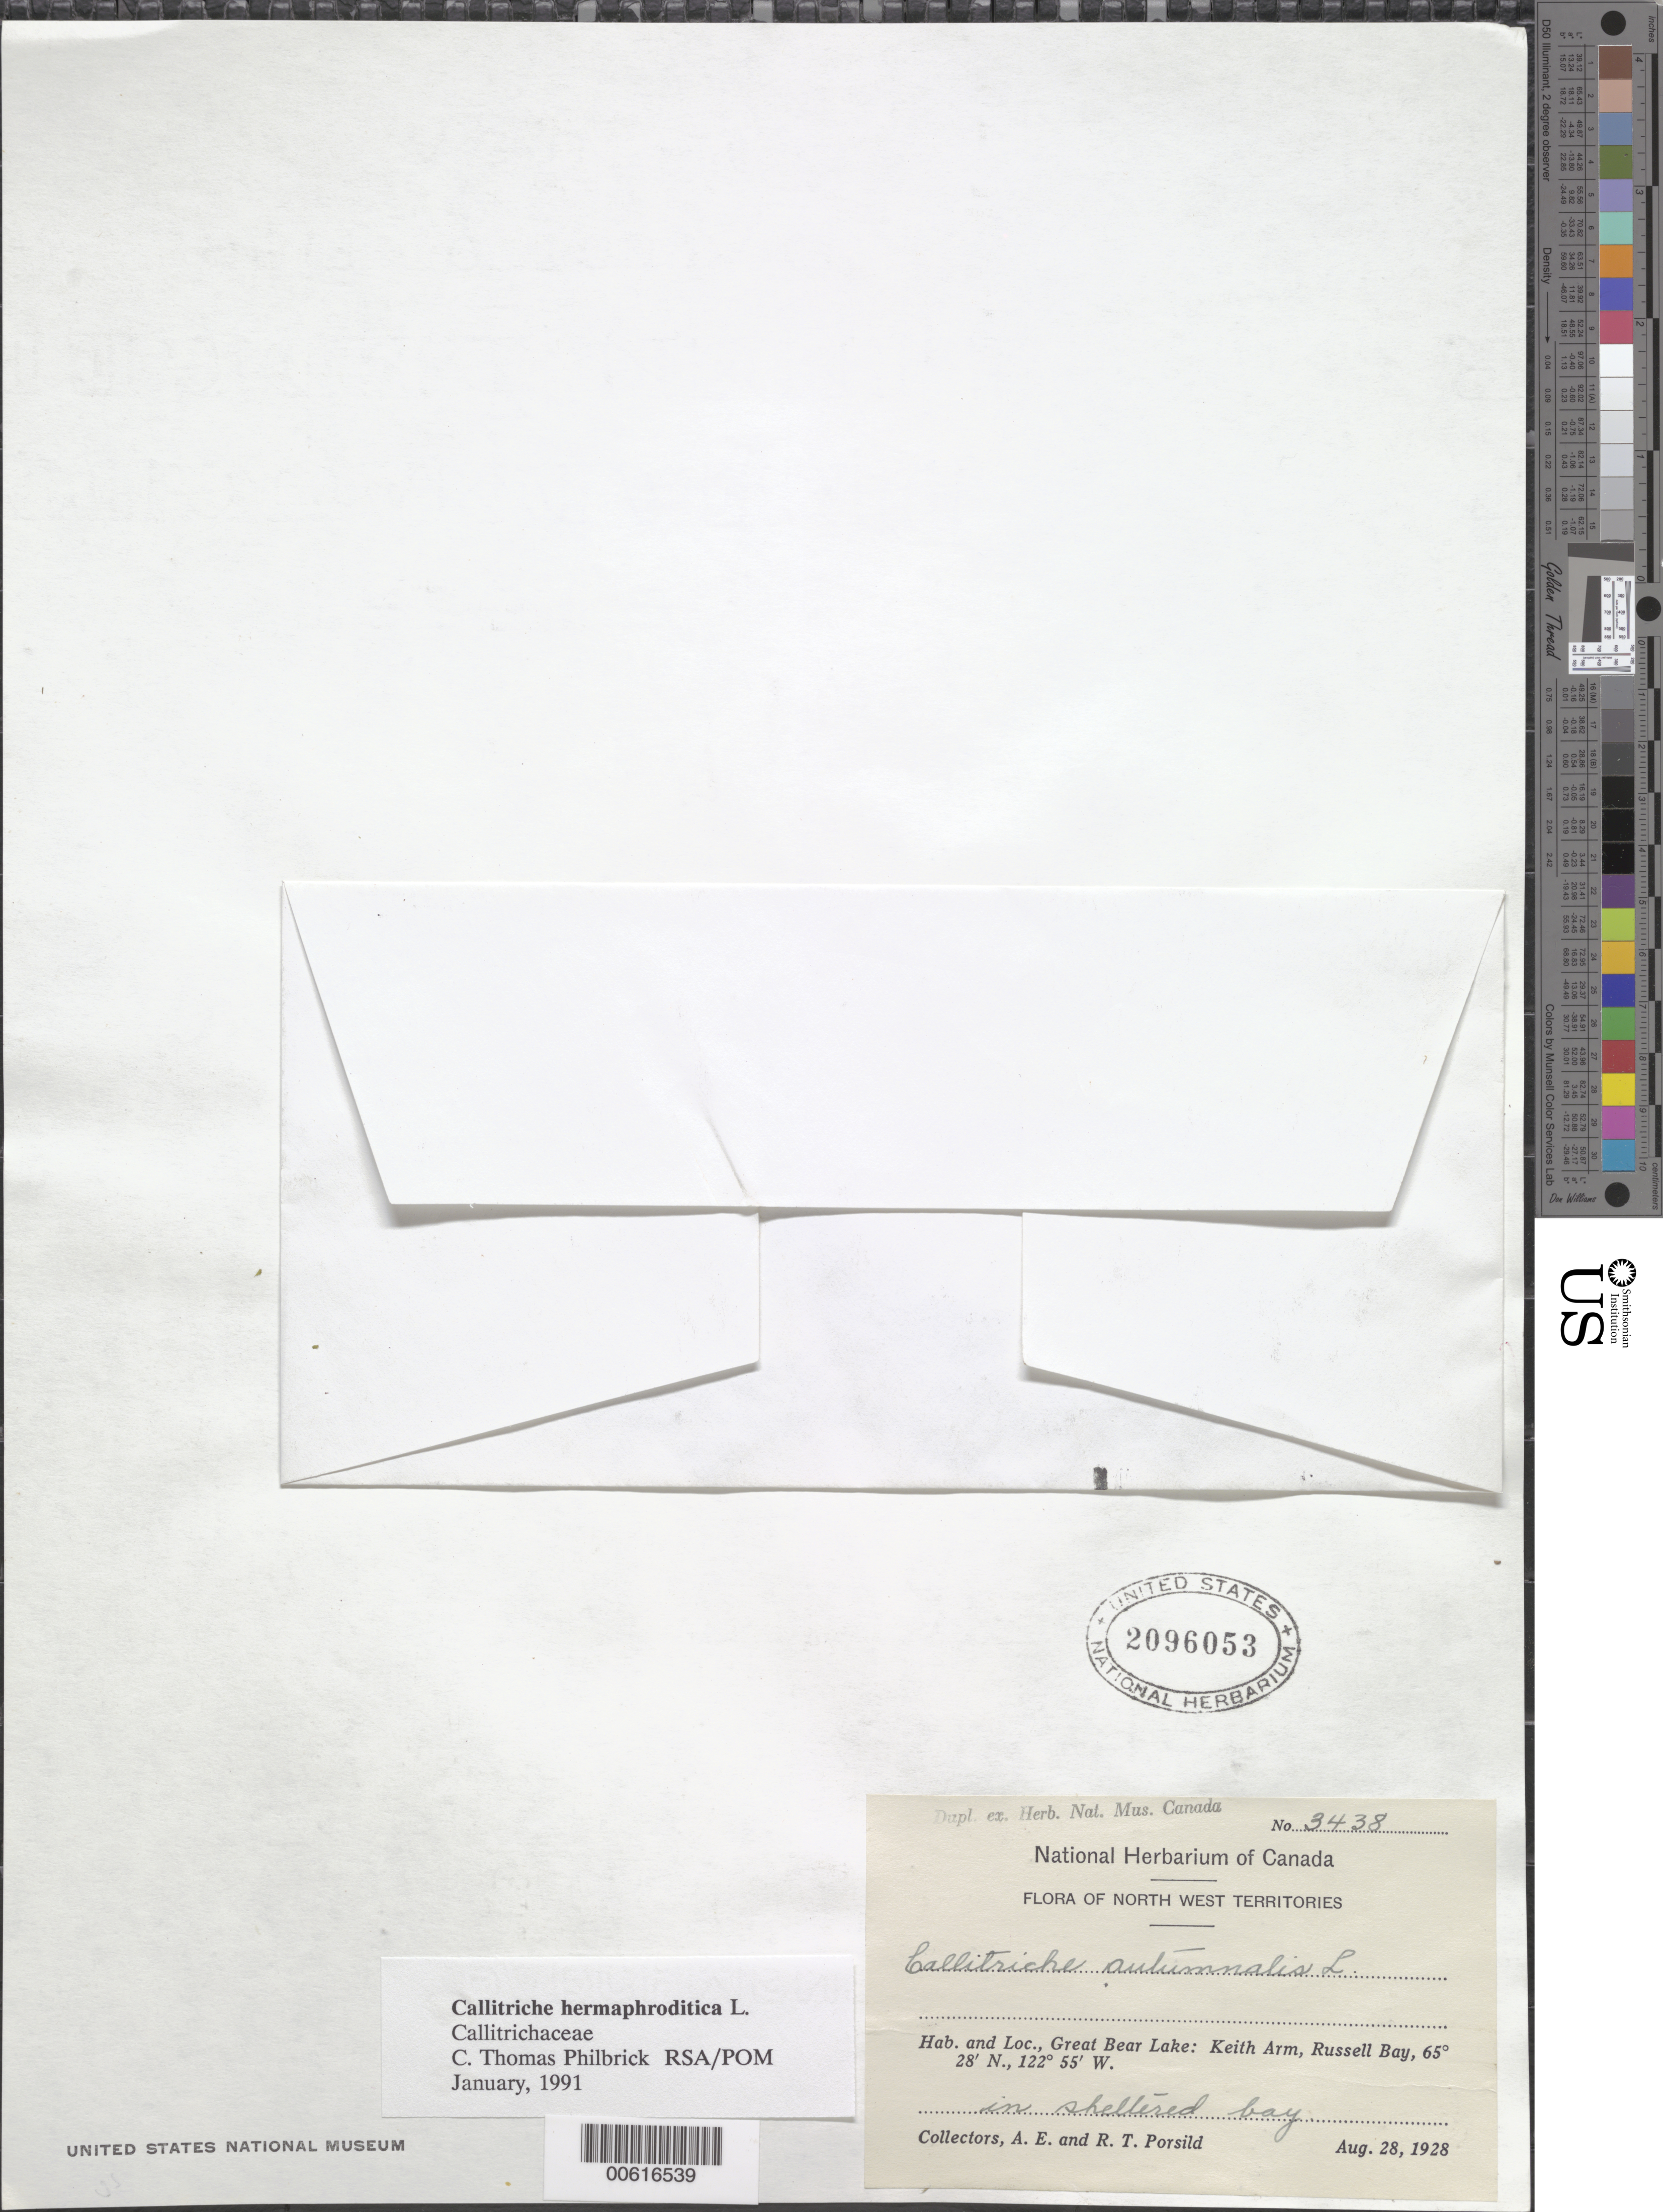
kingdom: Plantae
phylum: Tracheophyta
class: Magnoliopsida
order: Lamiales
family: Plantaginaceae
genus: Callitriche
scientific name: Callitriche hermaphroditica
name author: L.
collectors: A. E. Porsild & R. T. Porsild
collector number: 3438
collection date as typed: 28 Aug 1928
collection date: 1928-08-28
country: Canada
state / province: Northwest Territories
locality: Great Bear Lake, Keith Arm, Russell Bay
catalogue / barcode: US 2096053